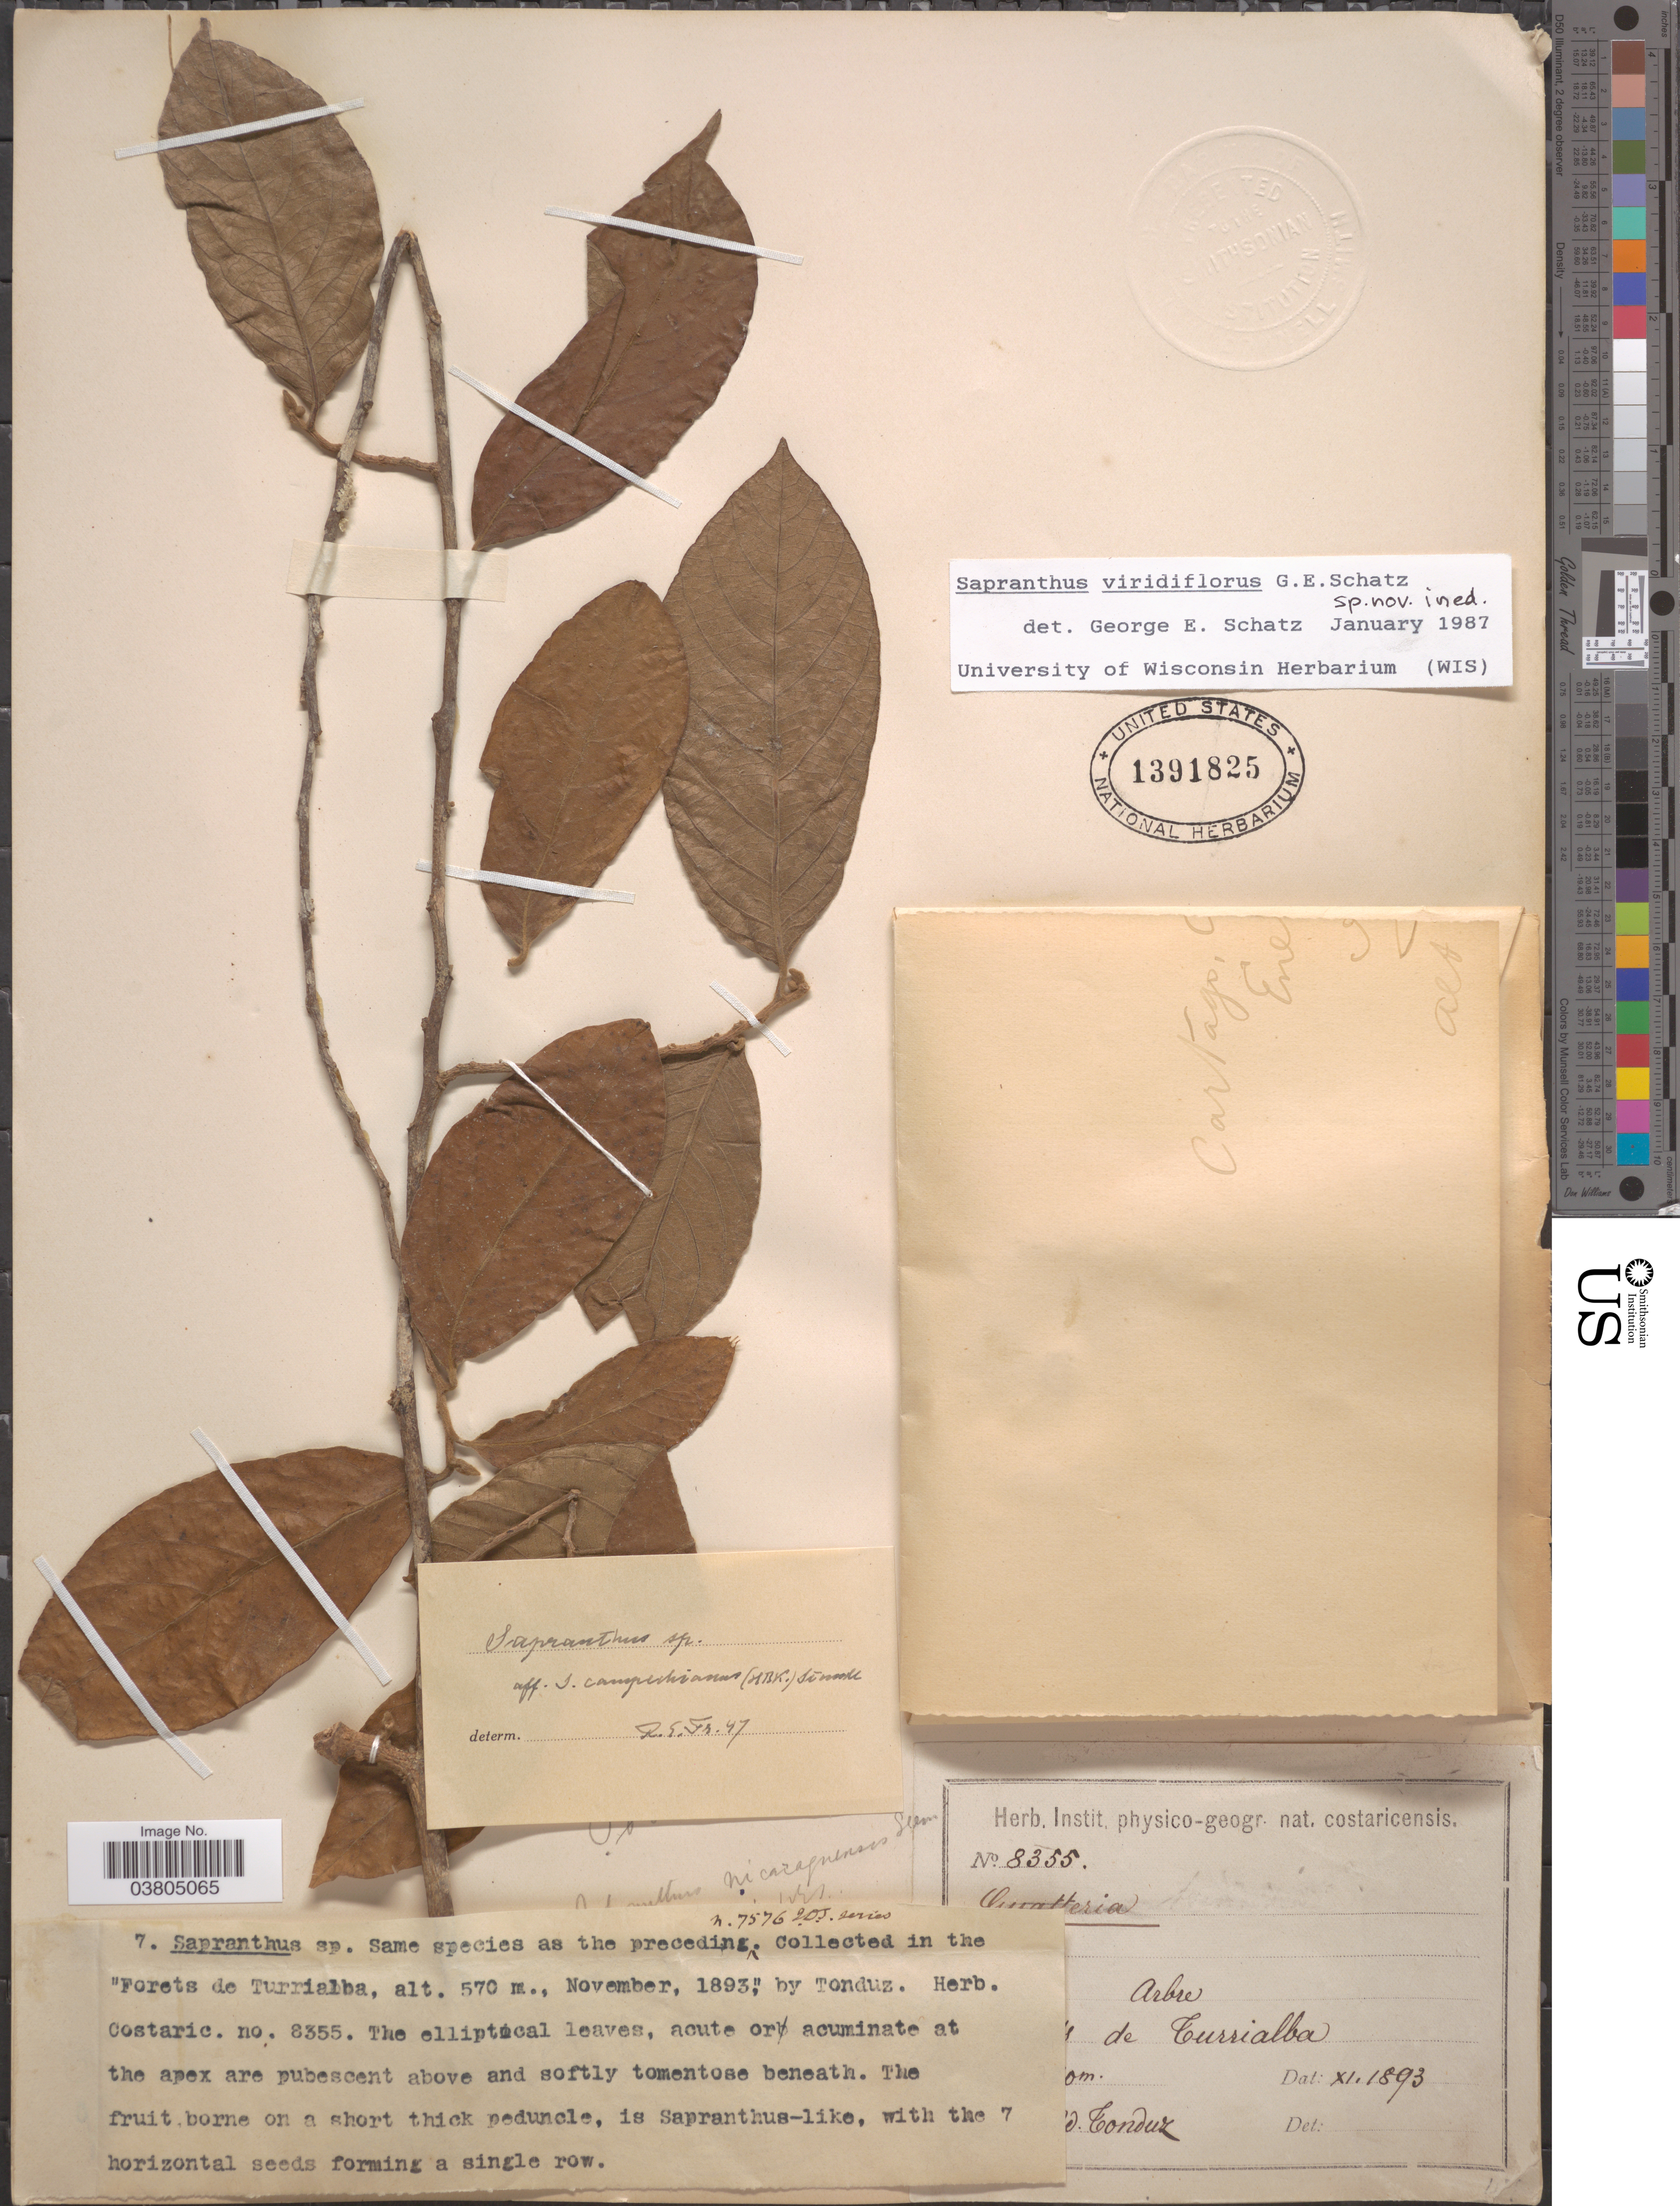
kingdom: Plantae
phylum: Tracheophyta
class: Magnoliopsida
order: Magnoliales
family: Annonaceae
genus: Sapranthus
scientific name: Sapranthus viridiflorus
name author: G.E. Schatz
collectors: A. Tonduz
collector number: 8355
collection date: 1893-11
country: Costa Rica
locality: In the Forets de Turrialba.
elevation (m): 570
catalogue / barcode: US 1391825